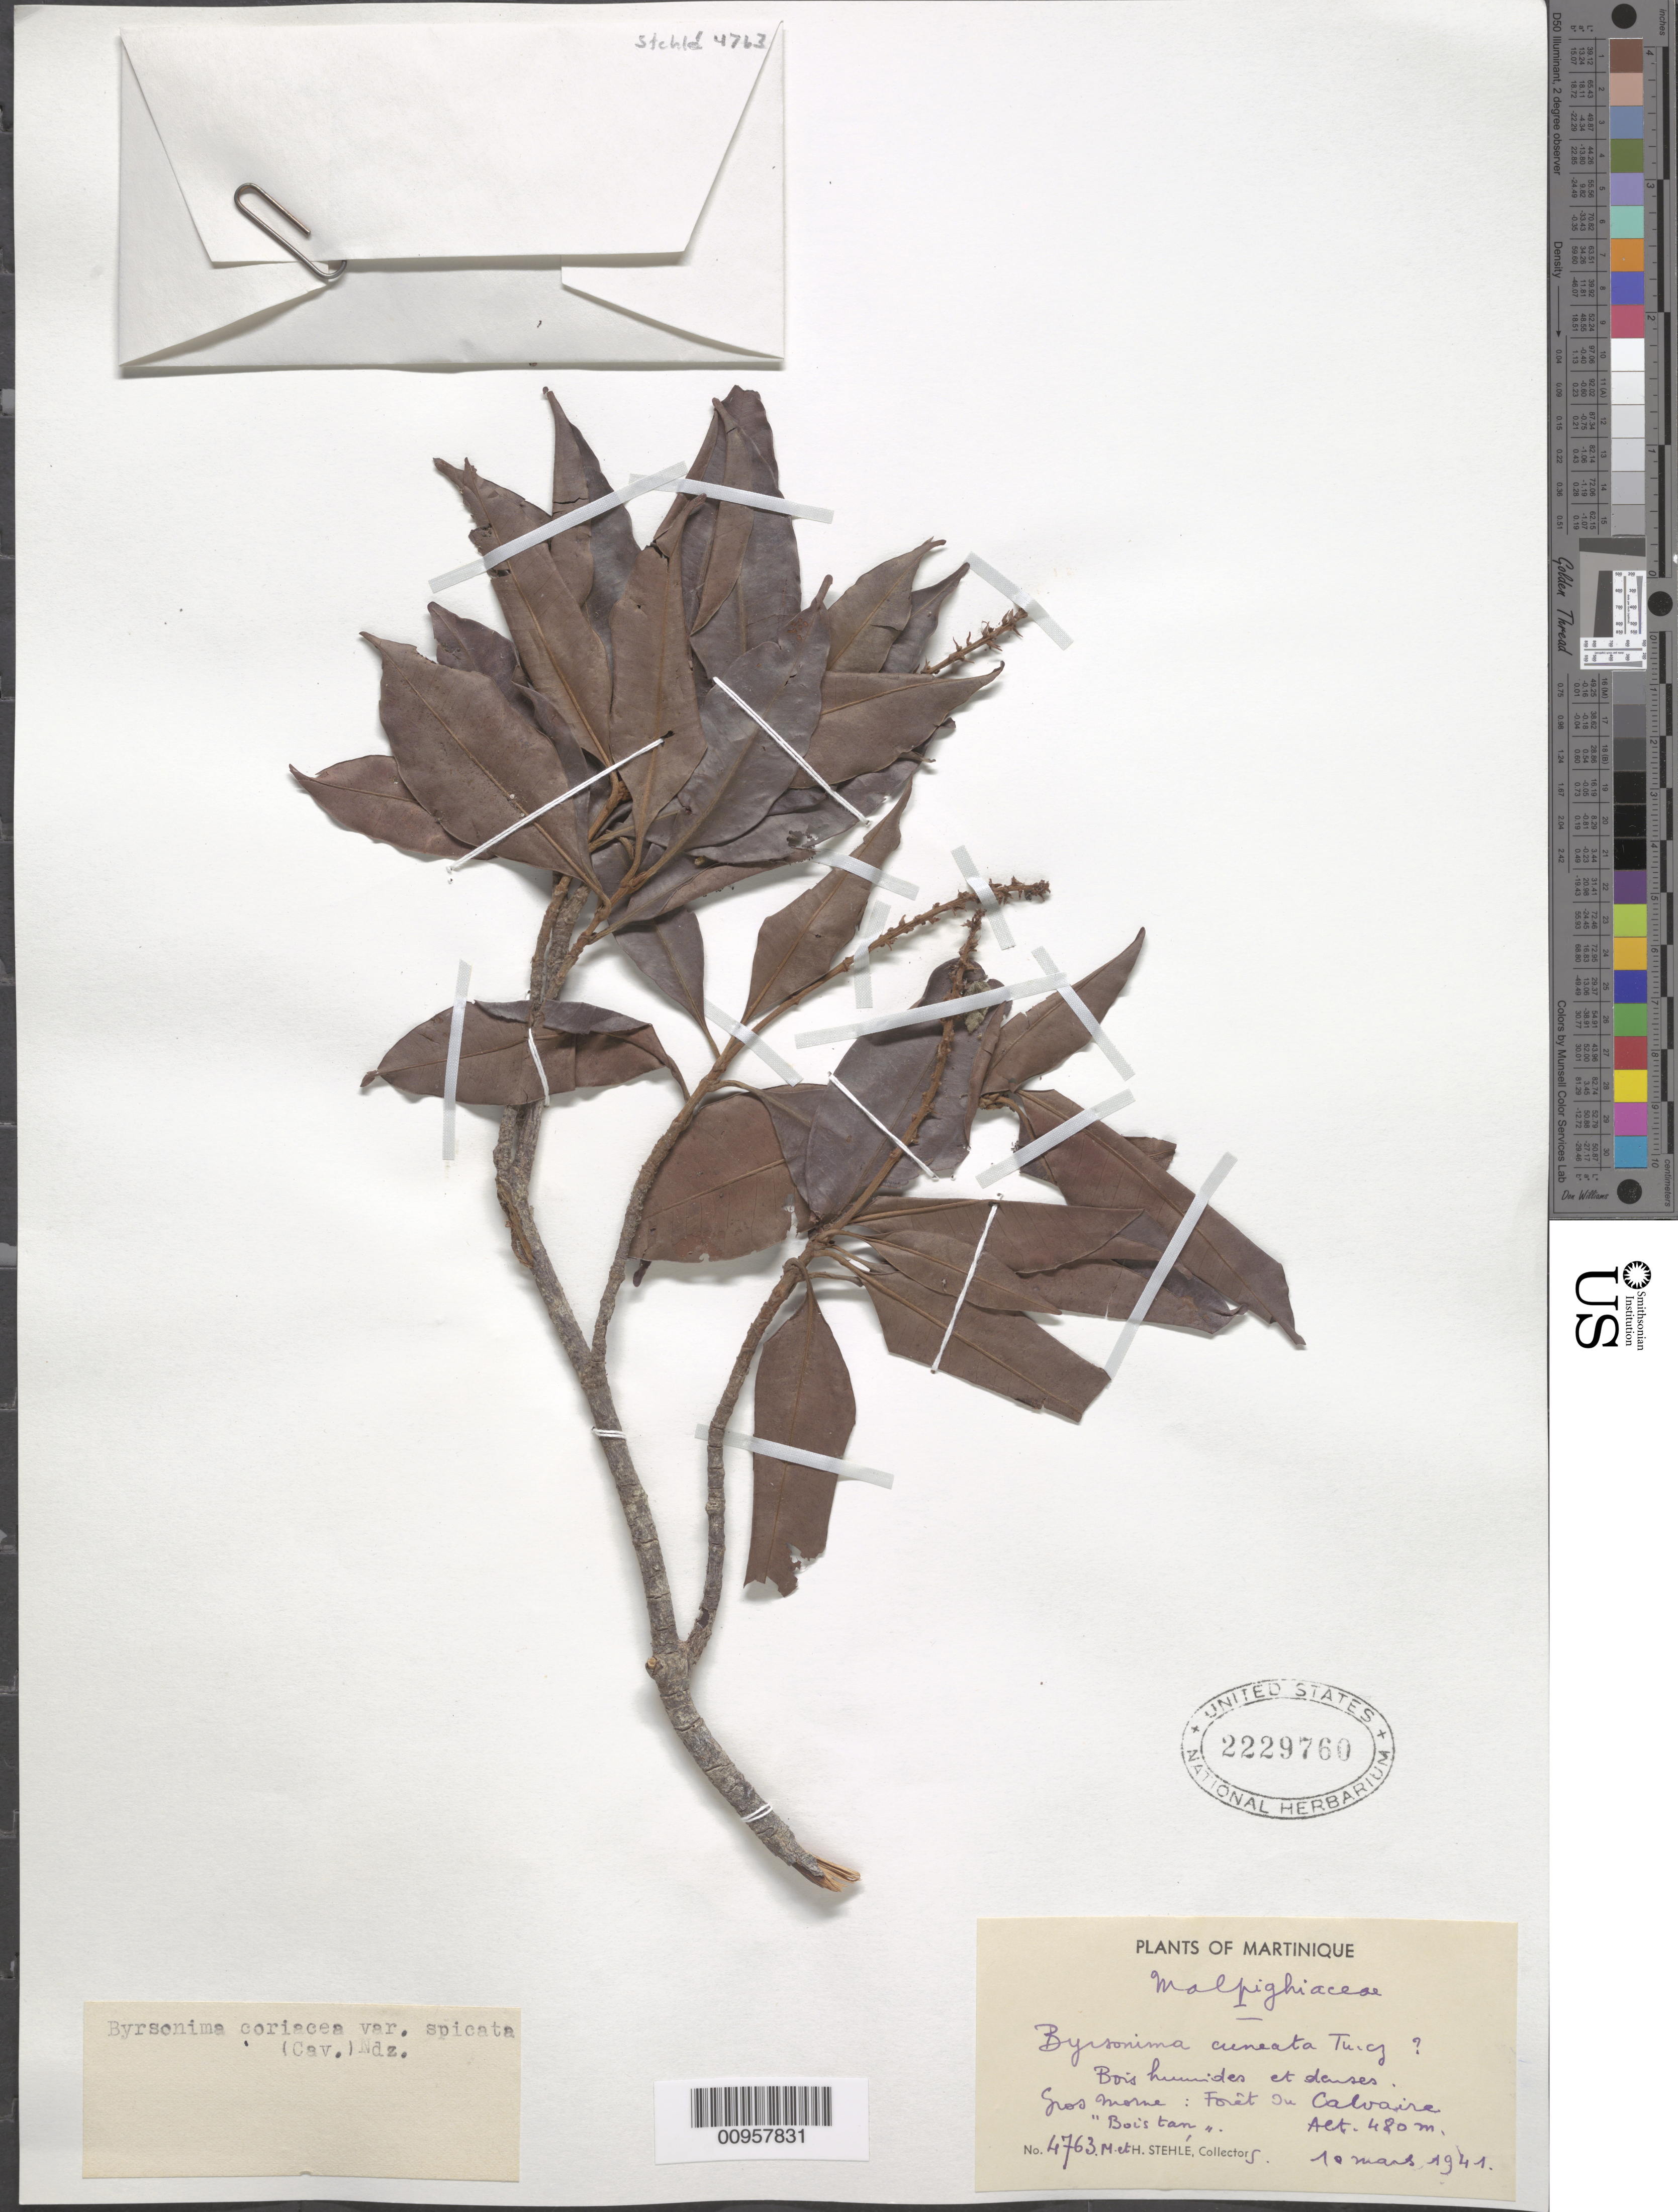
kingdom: Plantae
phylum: Tracheophyta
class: Magnoliopsida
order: Malpighiales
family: Malpighiaceae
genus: Byrsonima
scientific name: Byrsonima spicata (Cav.) DC.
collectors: H. Stehlé & M. Stehlé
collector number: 4763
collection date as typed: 10 Mar 1941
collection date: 1941-03-10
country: Martinique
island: Martinique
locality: Gros Morne, Forêt du Calvaire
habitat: Bois humides et danses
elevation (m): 480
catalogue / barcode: US 2229760